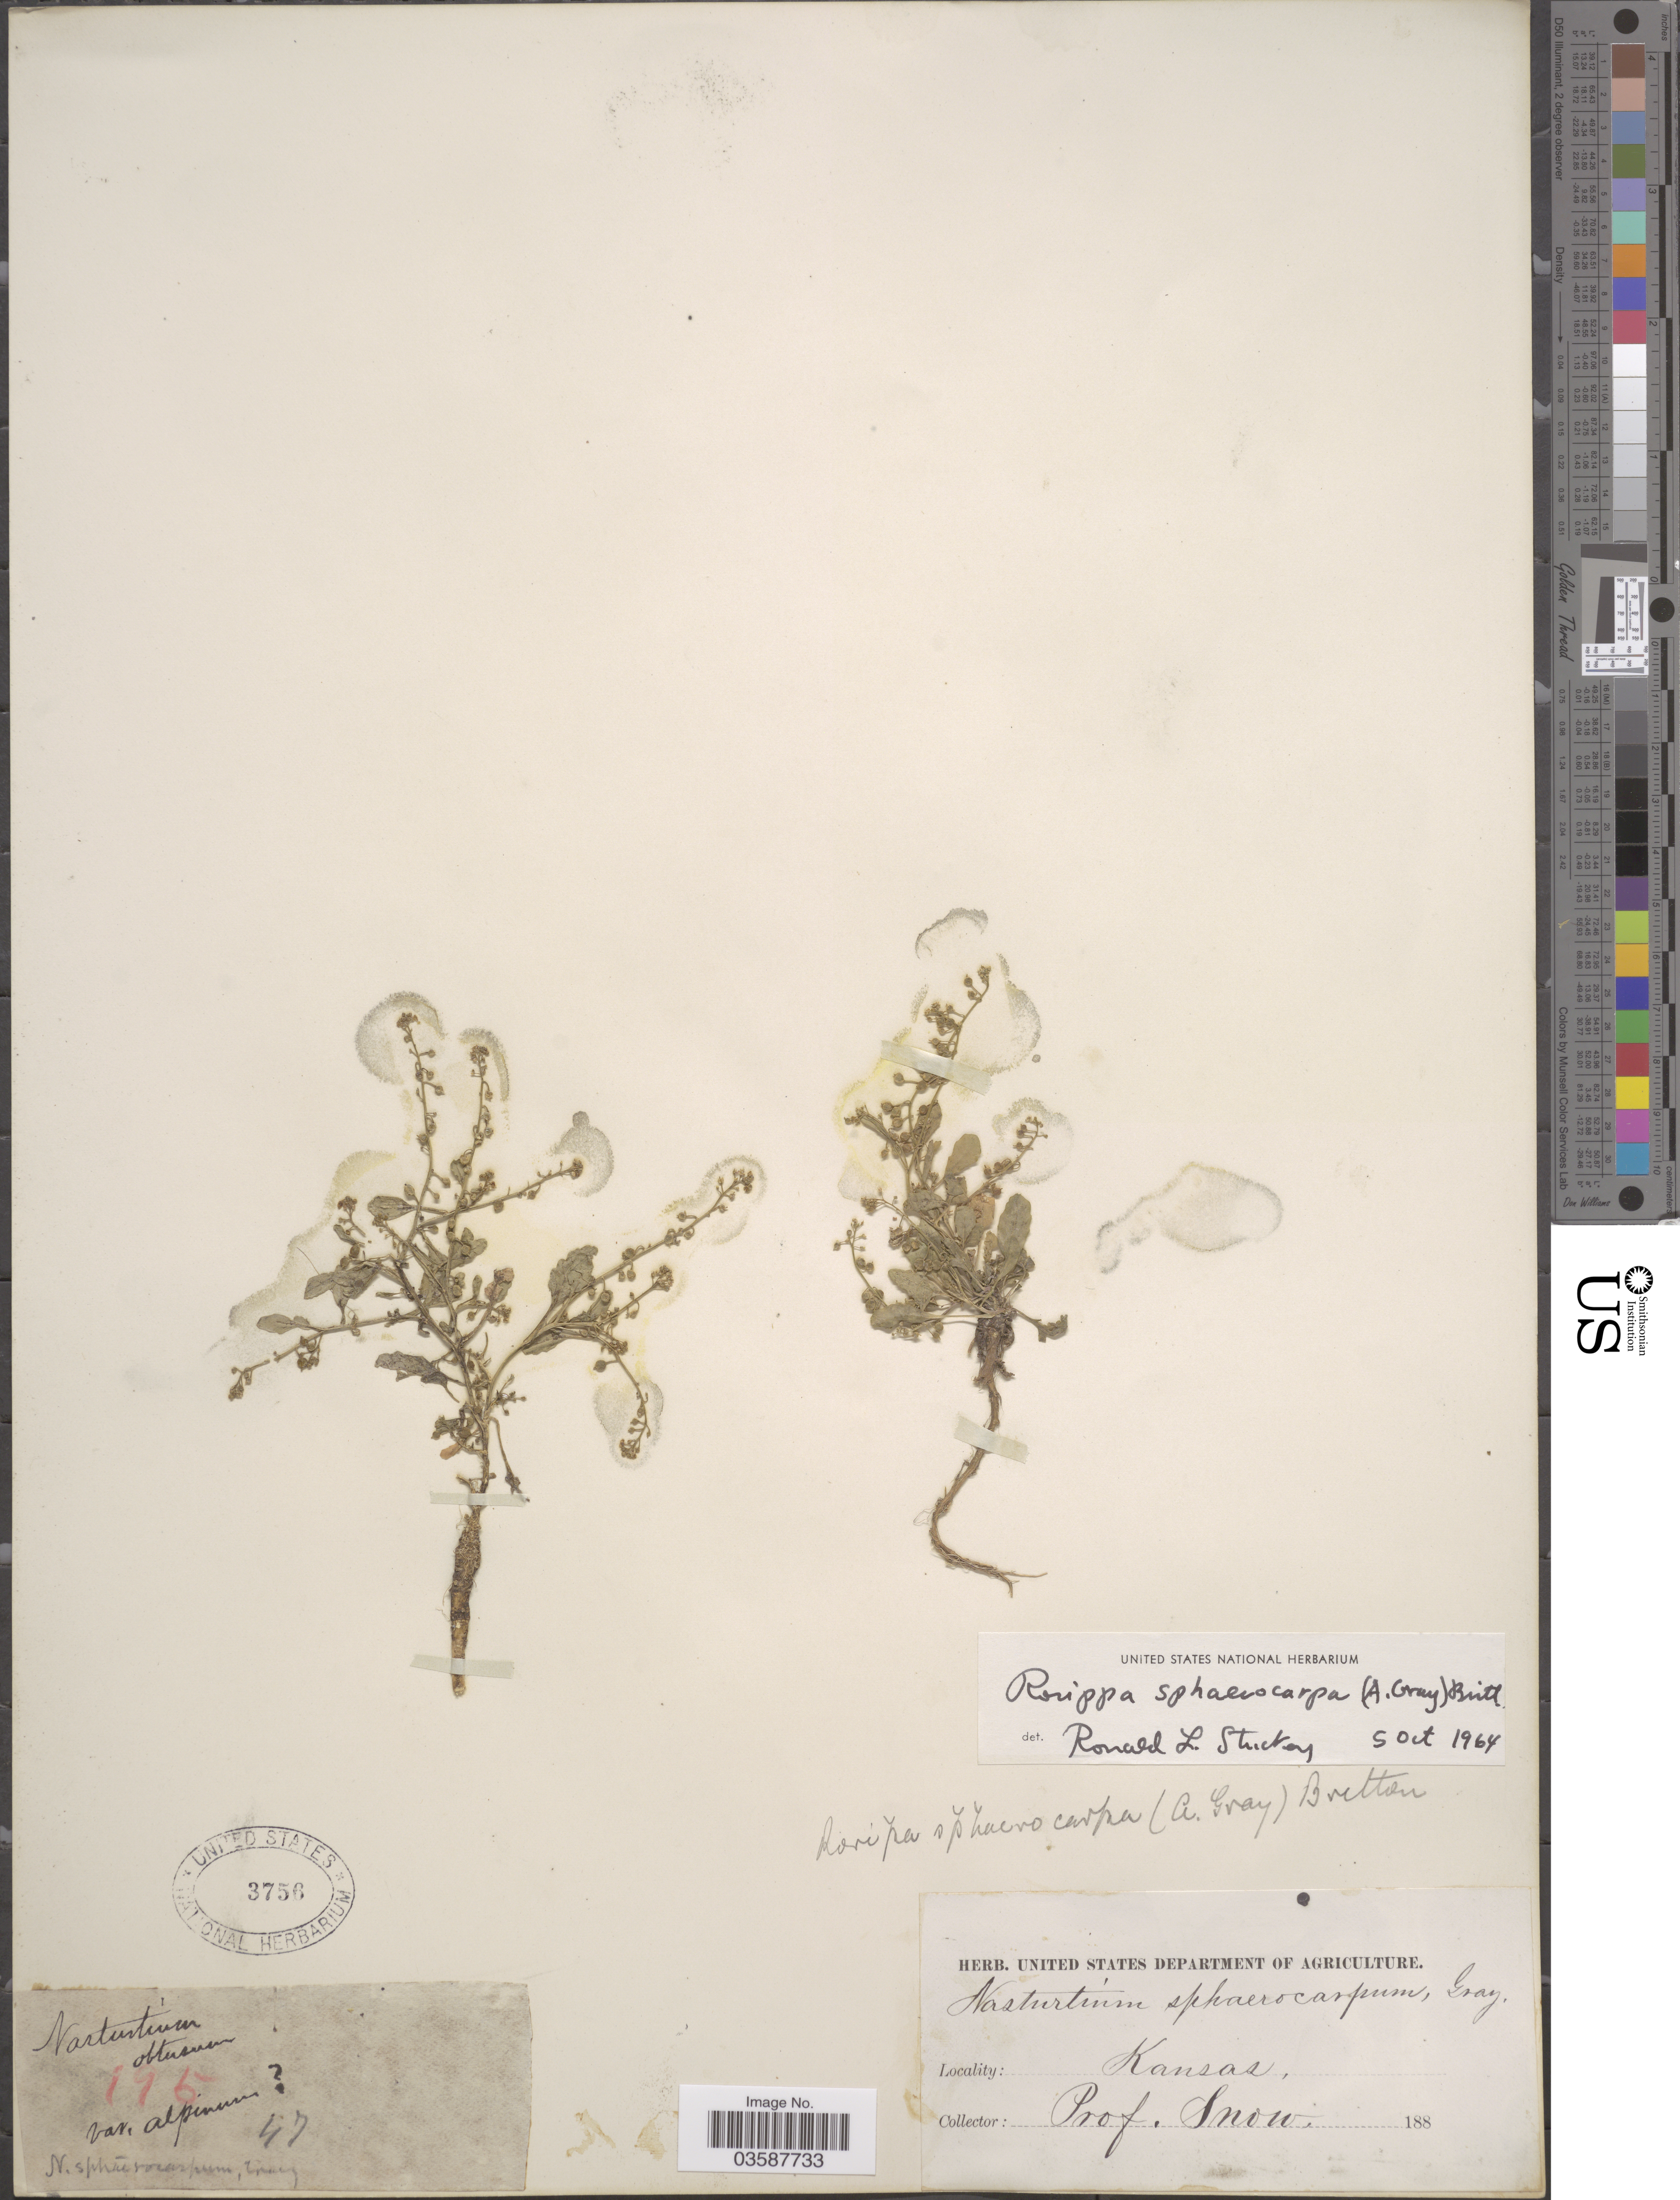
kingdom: Plantae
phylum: Tracheophyta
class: Magnoliopsida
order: Brassicales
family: Brassicaceae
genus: Rorippa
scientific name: Rorippa sphaerocarpa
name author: Britton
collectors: Snow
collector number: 195/47?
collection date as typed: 188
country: United States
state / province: Kansas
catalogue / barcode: US 3756